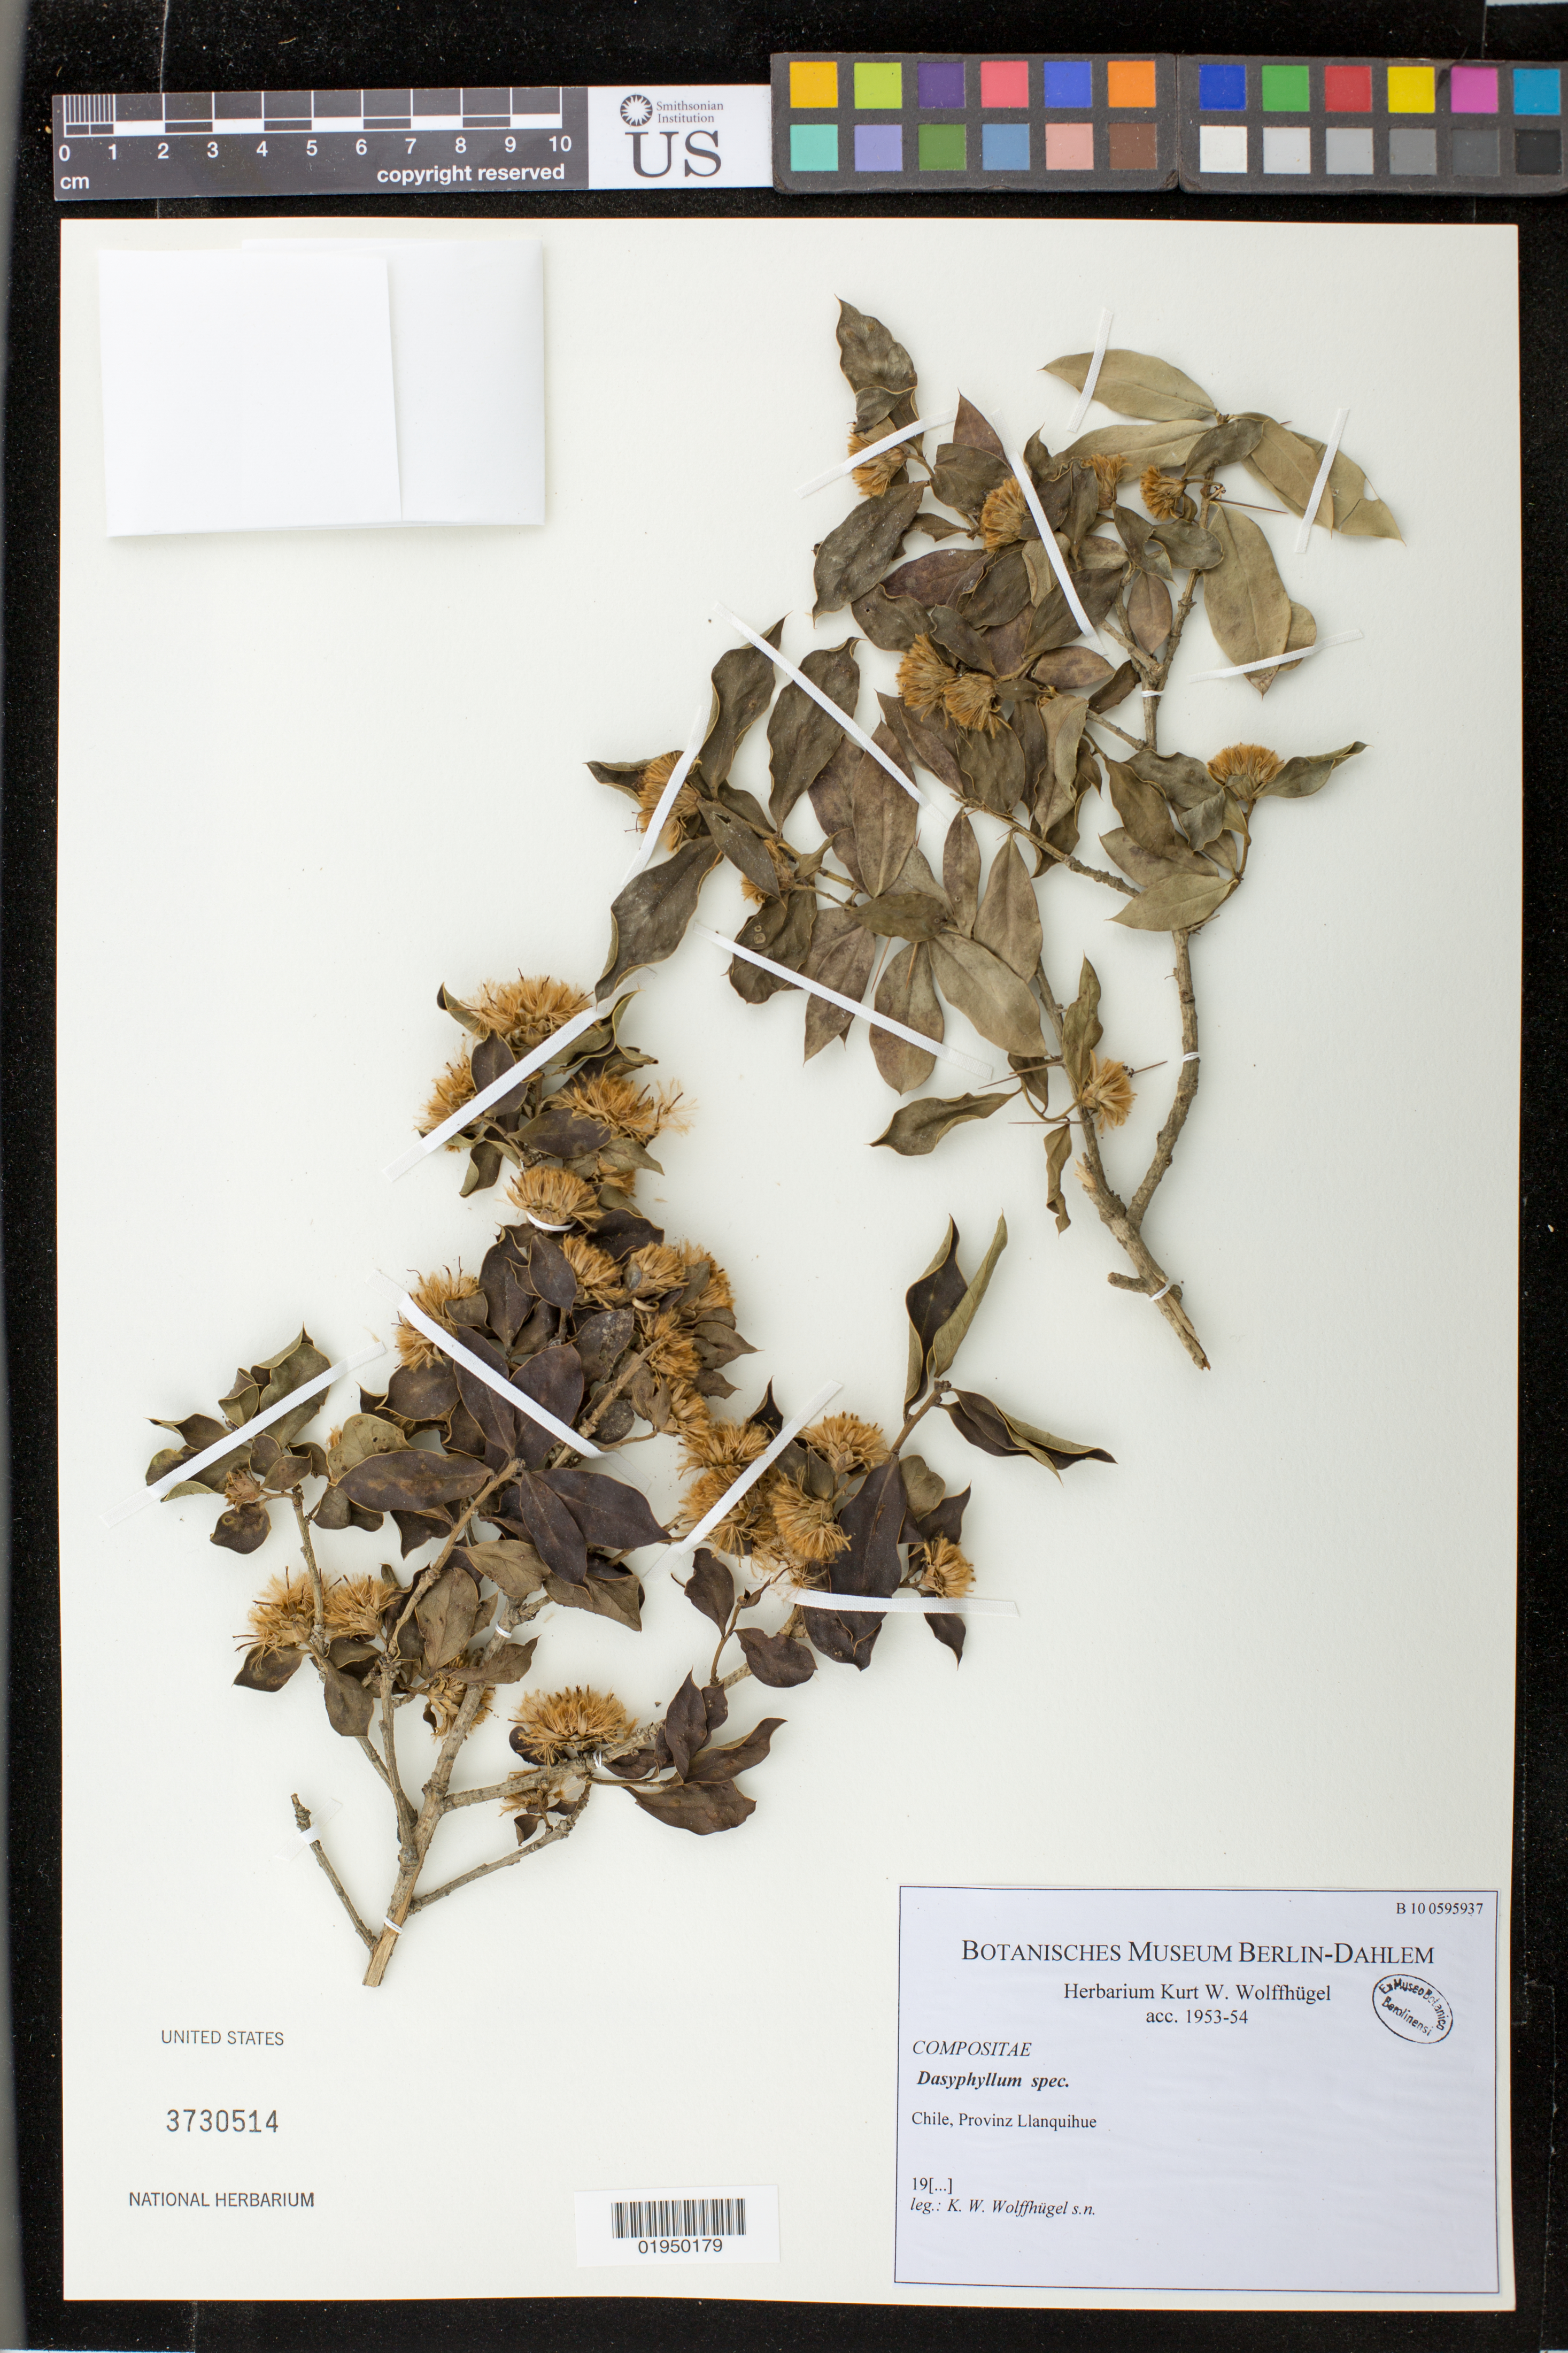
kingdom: Plantae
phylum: Tracheophyta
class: Magnoliopsida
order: Asterales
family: Asteraceae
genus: Dasyphyllum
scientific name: Dasyphyllum sp.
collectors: K. Wolffhugel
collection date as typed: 19--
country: Chile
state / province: Los Lagos (X)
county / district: Llanquihue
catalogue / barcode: US 3730514